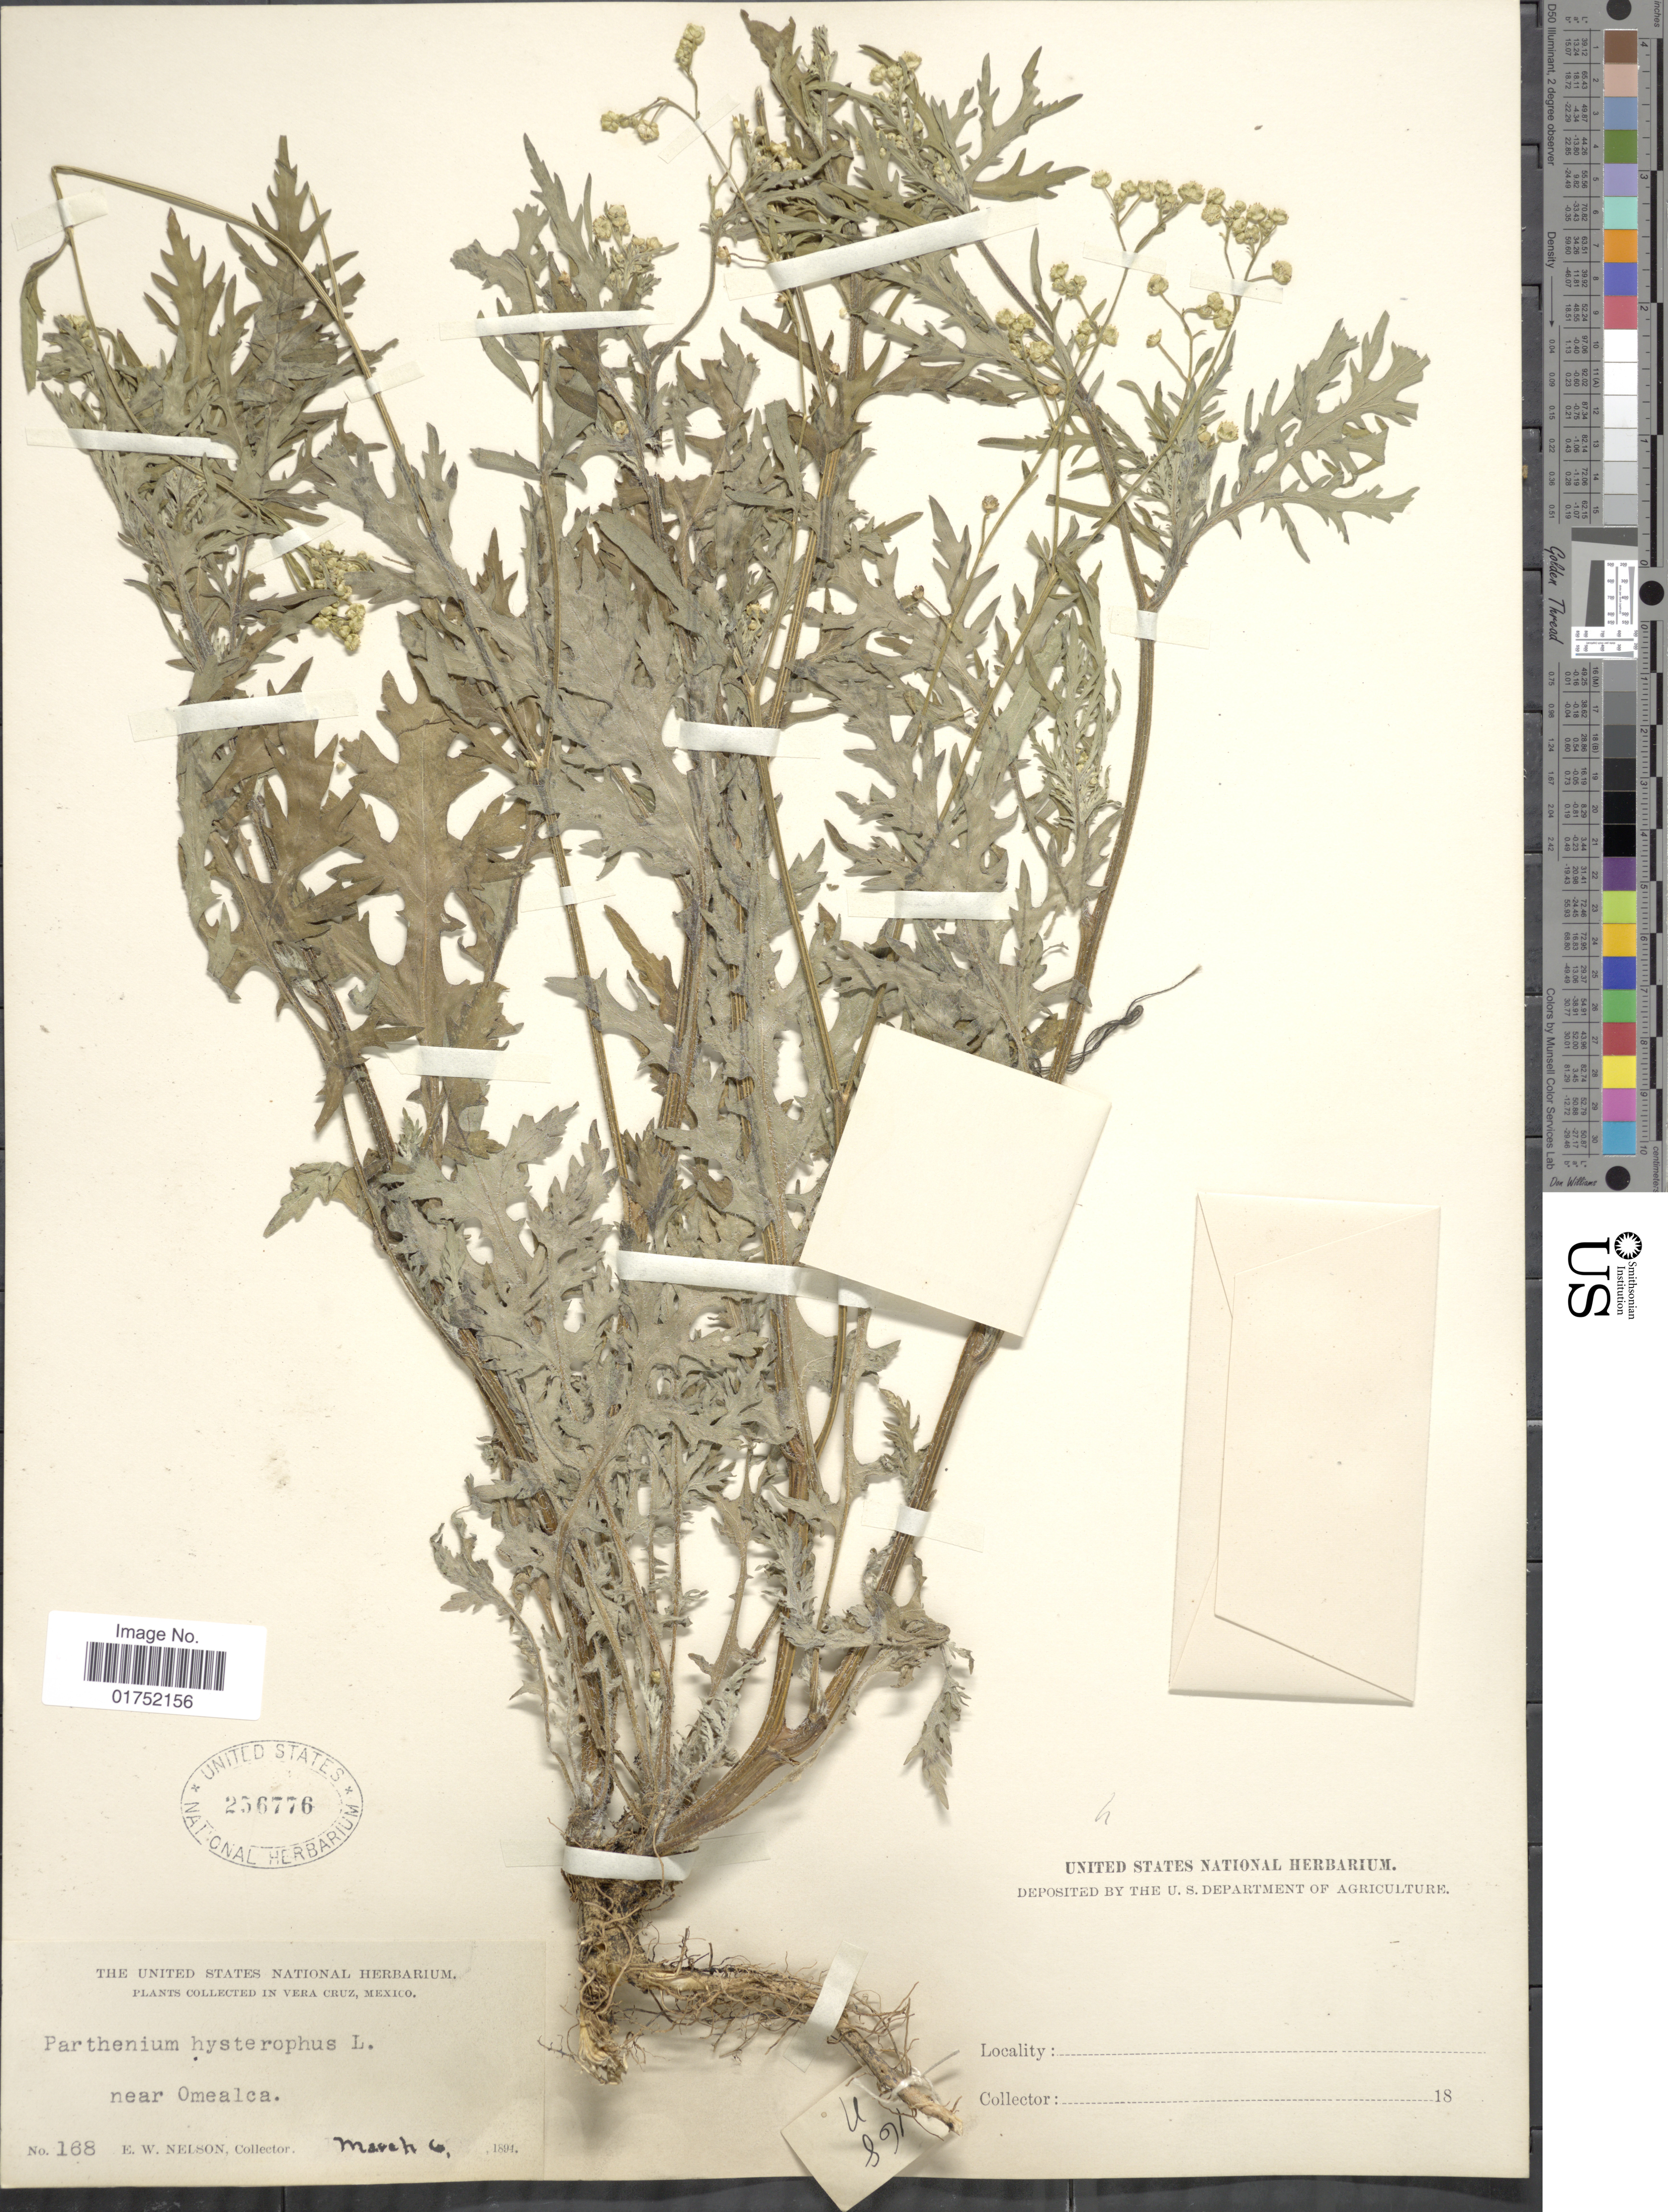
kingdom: Plantae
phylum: Tracheophyta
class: Magnoliopsida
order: Asterales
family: Asteraceae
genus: Parthenium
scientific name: Parthenium hysterophorus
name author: L.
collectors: E. W. Nelson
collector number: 168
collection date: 1894-03-06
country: Mexico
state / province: Veracruz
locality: Vera Cruz, near Omealca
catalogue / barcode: US 256776